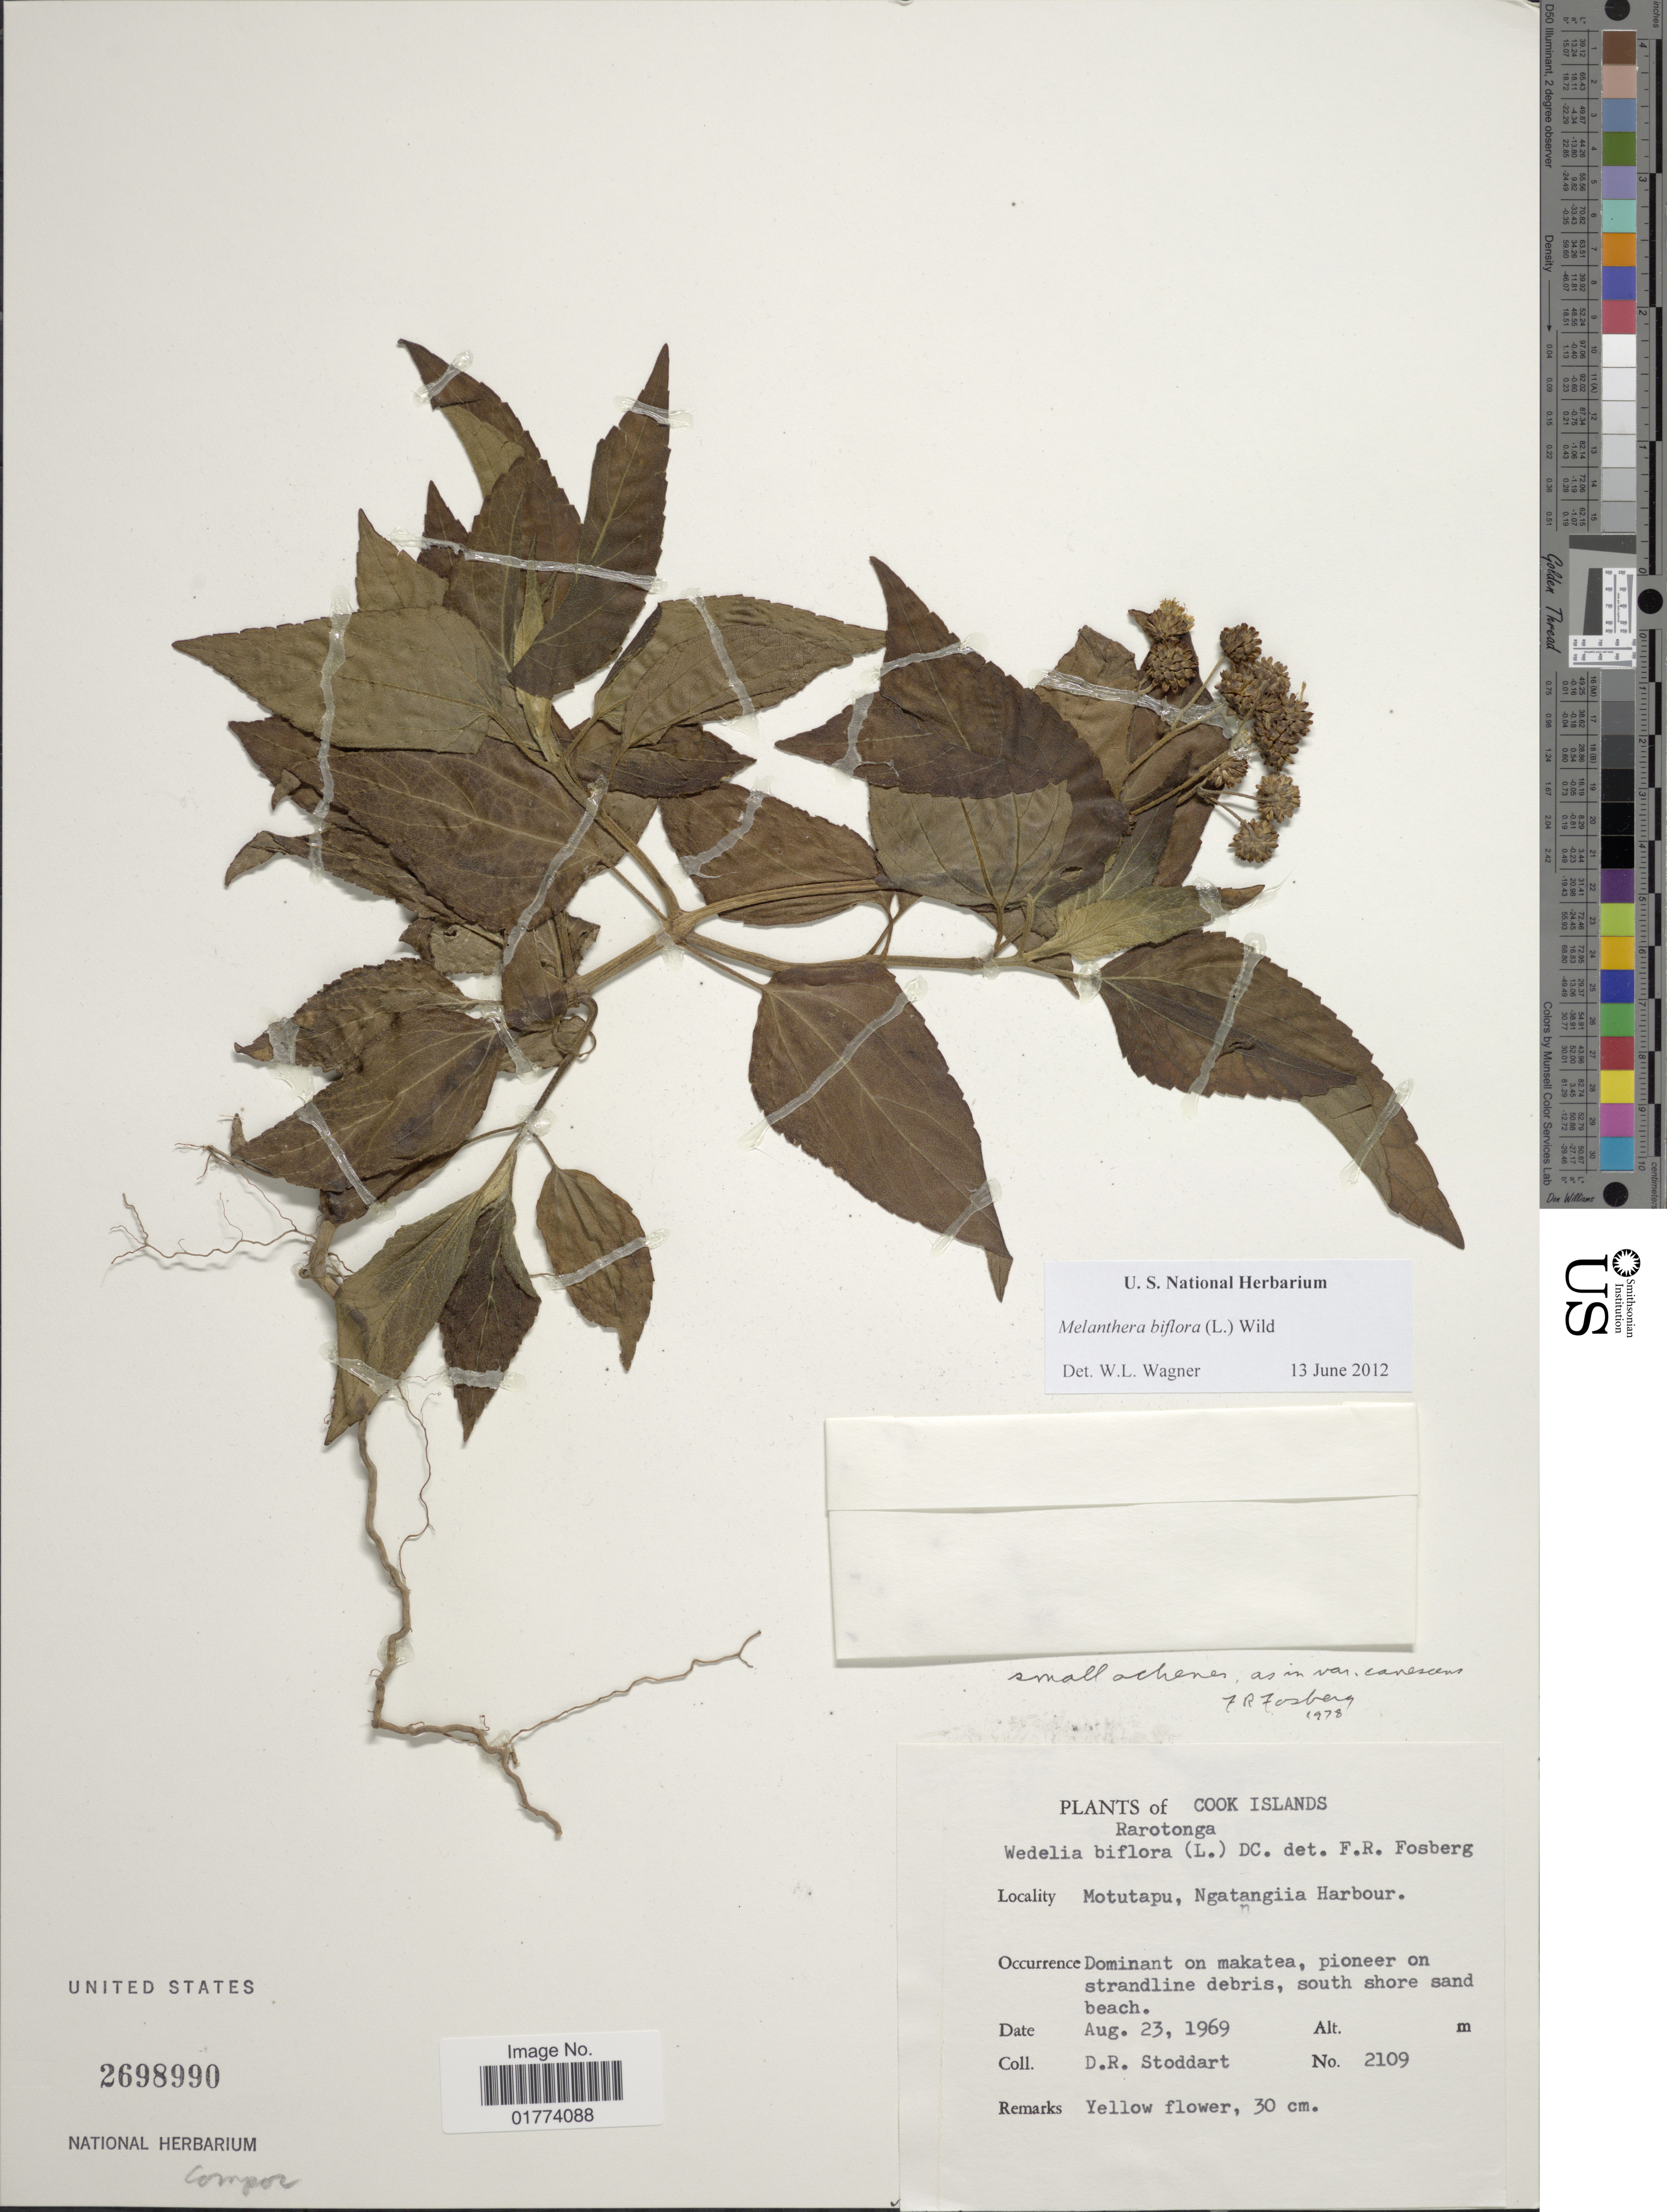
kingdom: Plantae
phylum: Tracheophyta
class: Magnoliopsida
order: Asterales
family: Asteraceae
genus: Wollastonia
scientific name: Wollastonia biflora var. biflora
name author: (L.) DC.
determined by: Wagner, W. L., (BOT), Smithsonian Institution - National Museum of Natural History (UNITED STATES)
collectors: D. R. Stoddart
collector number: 2109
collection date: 1969-08-23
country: Cook Islands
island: Rarotonga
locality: Rarotonga, Motutapu, Ngatangiia Harbour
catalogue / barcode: US 2698990